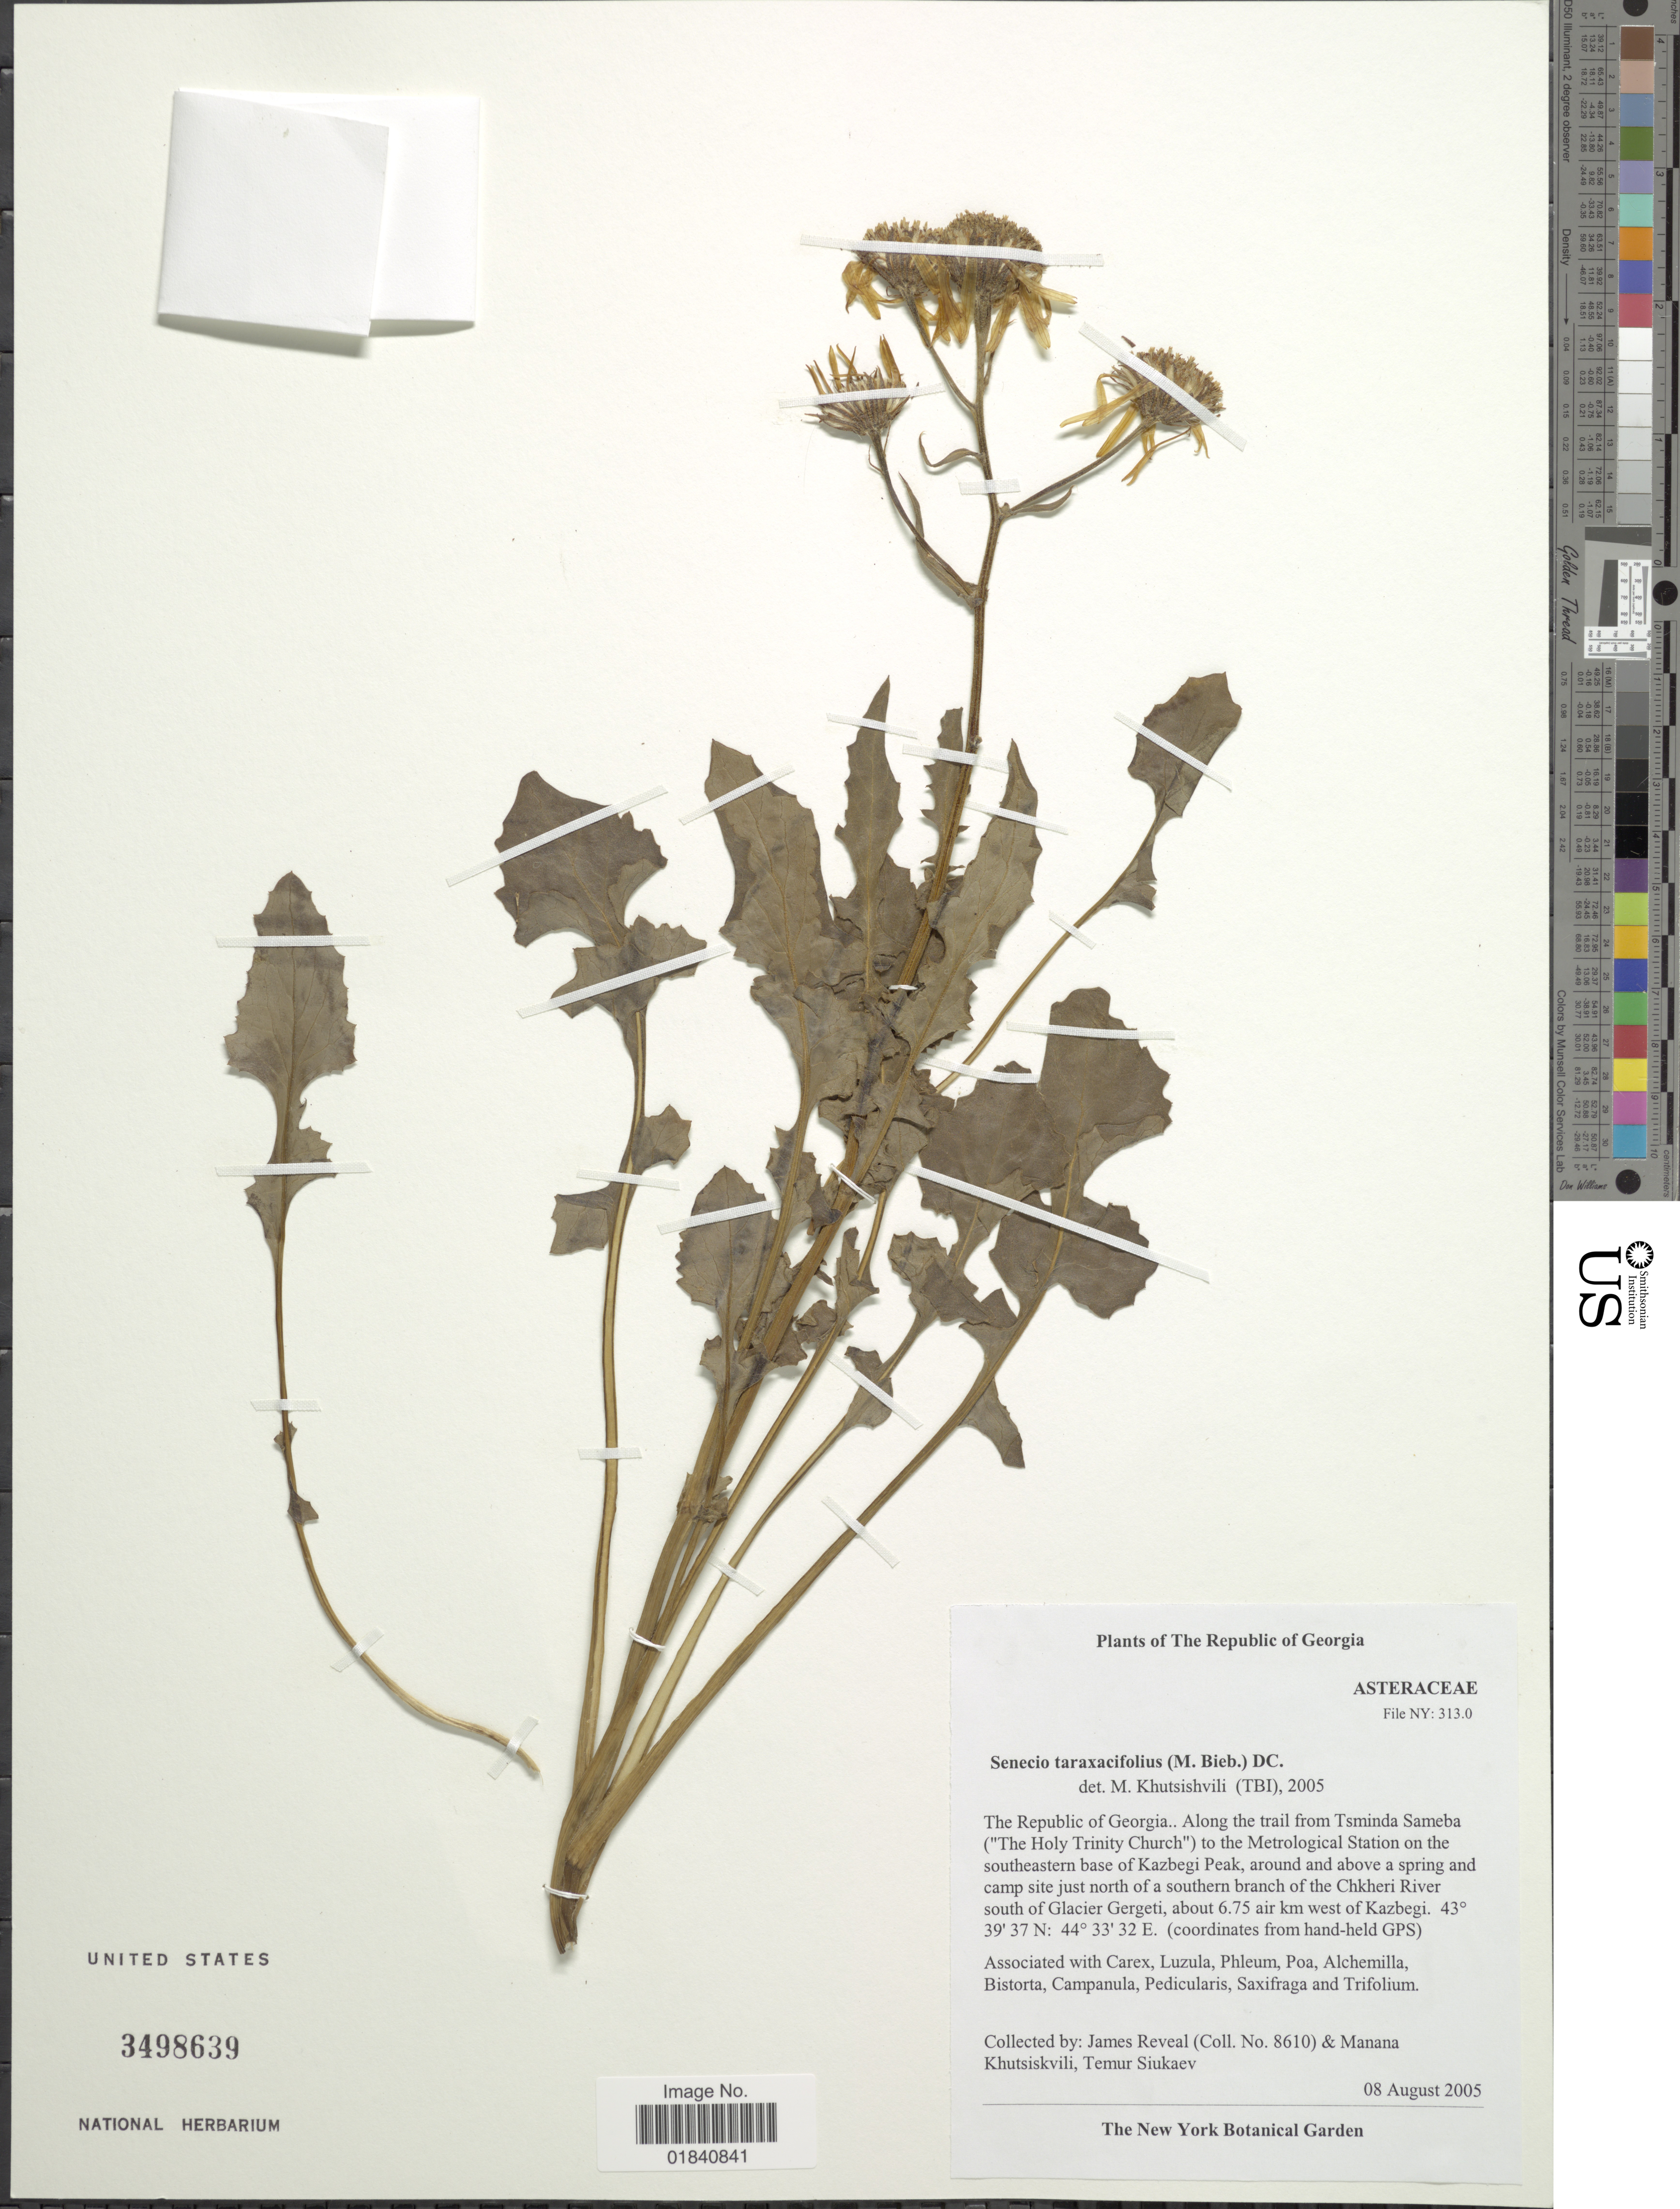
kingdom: Plantae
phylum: Tracheophyta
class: Magnoliopsida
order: Asterales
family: Asteraceae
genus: Iranecio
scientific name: Iranecio taraxacifolius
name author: (M. Bieb.) C. Jeffrey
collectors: J. L. Reveal, M. Khutsiskvili & T. Siukaev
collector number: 8610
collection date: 2005-08-08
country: Georgia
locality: Along the trail from Tsminda Sameba ("The Holy Trinity Church") to the Metrological Station on the southeastern base of Kazbegi Peak, around and above a spring and camp site just north of a southern branch of the Chkheri River south of Glacier Gergeti, about 6.75 air km west of Kazbegi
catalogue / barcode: US 3498639